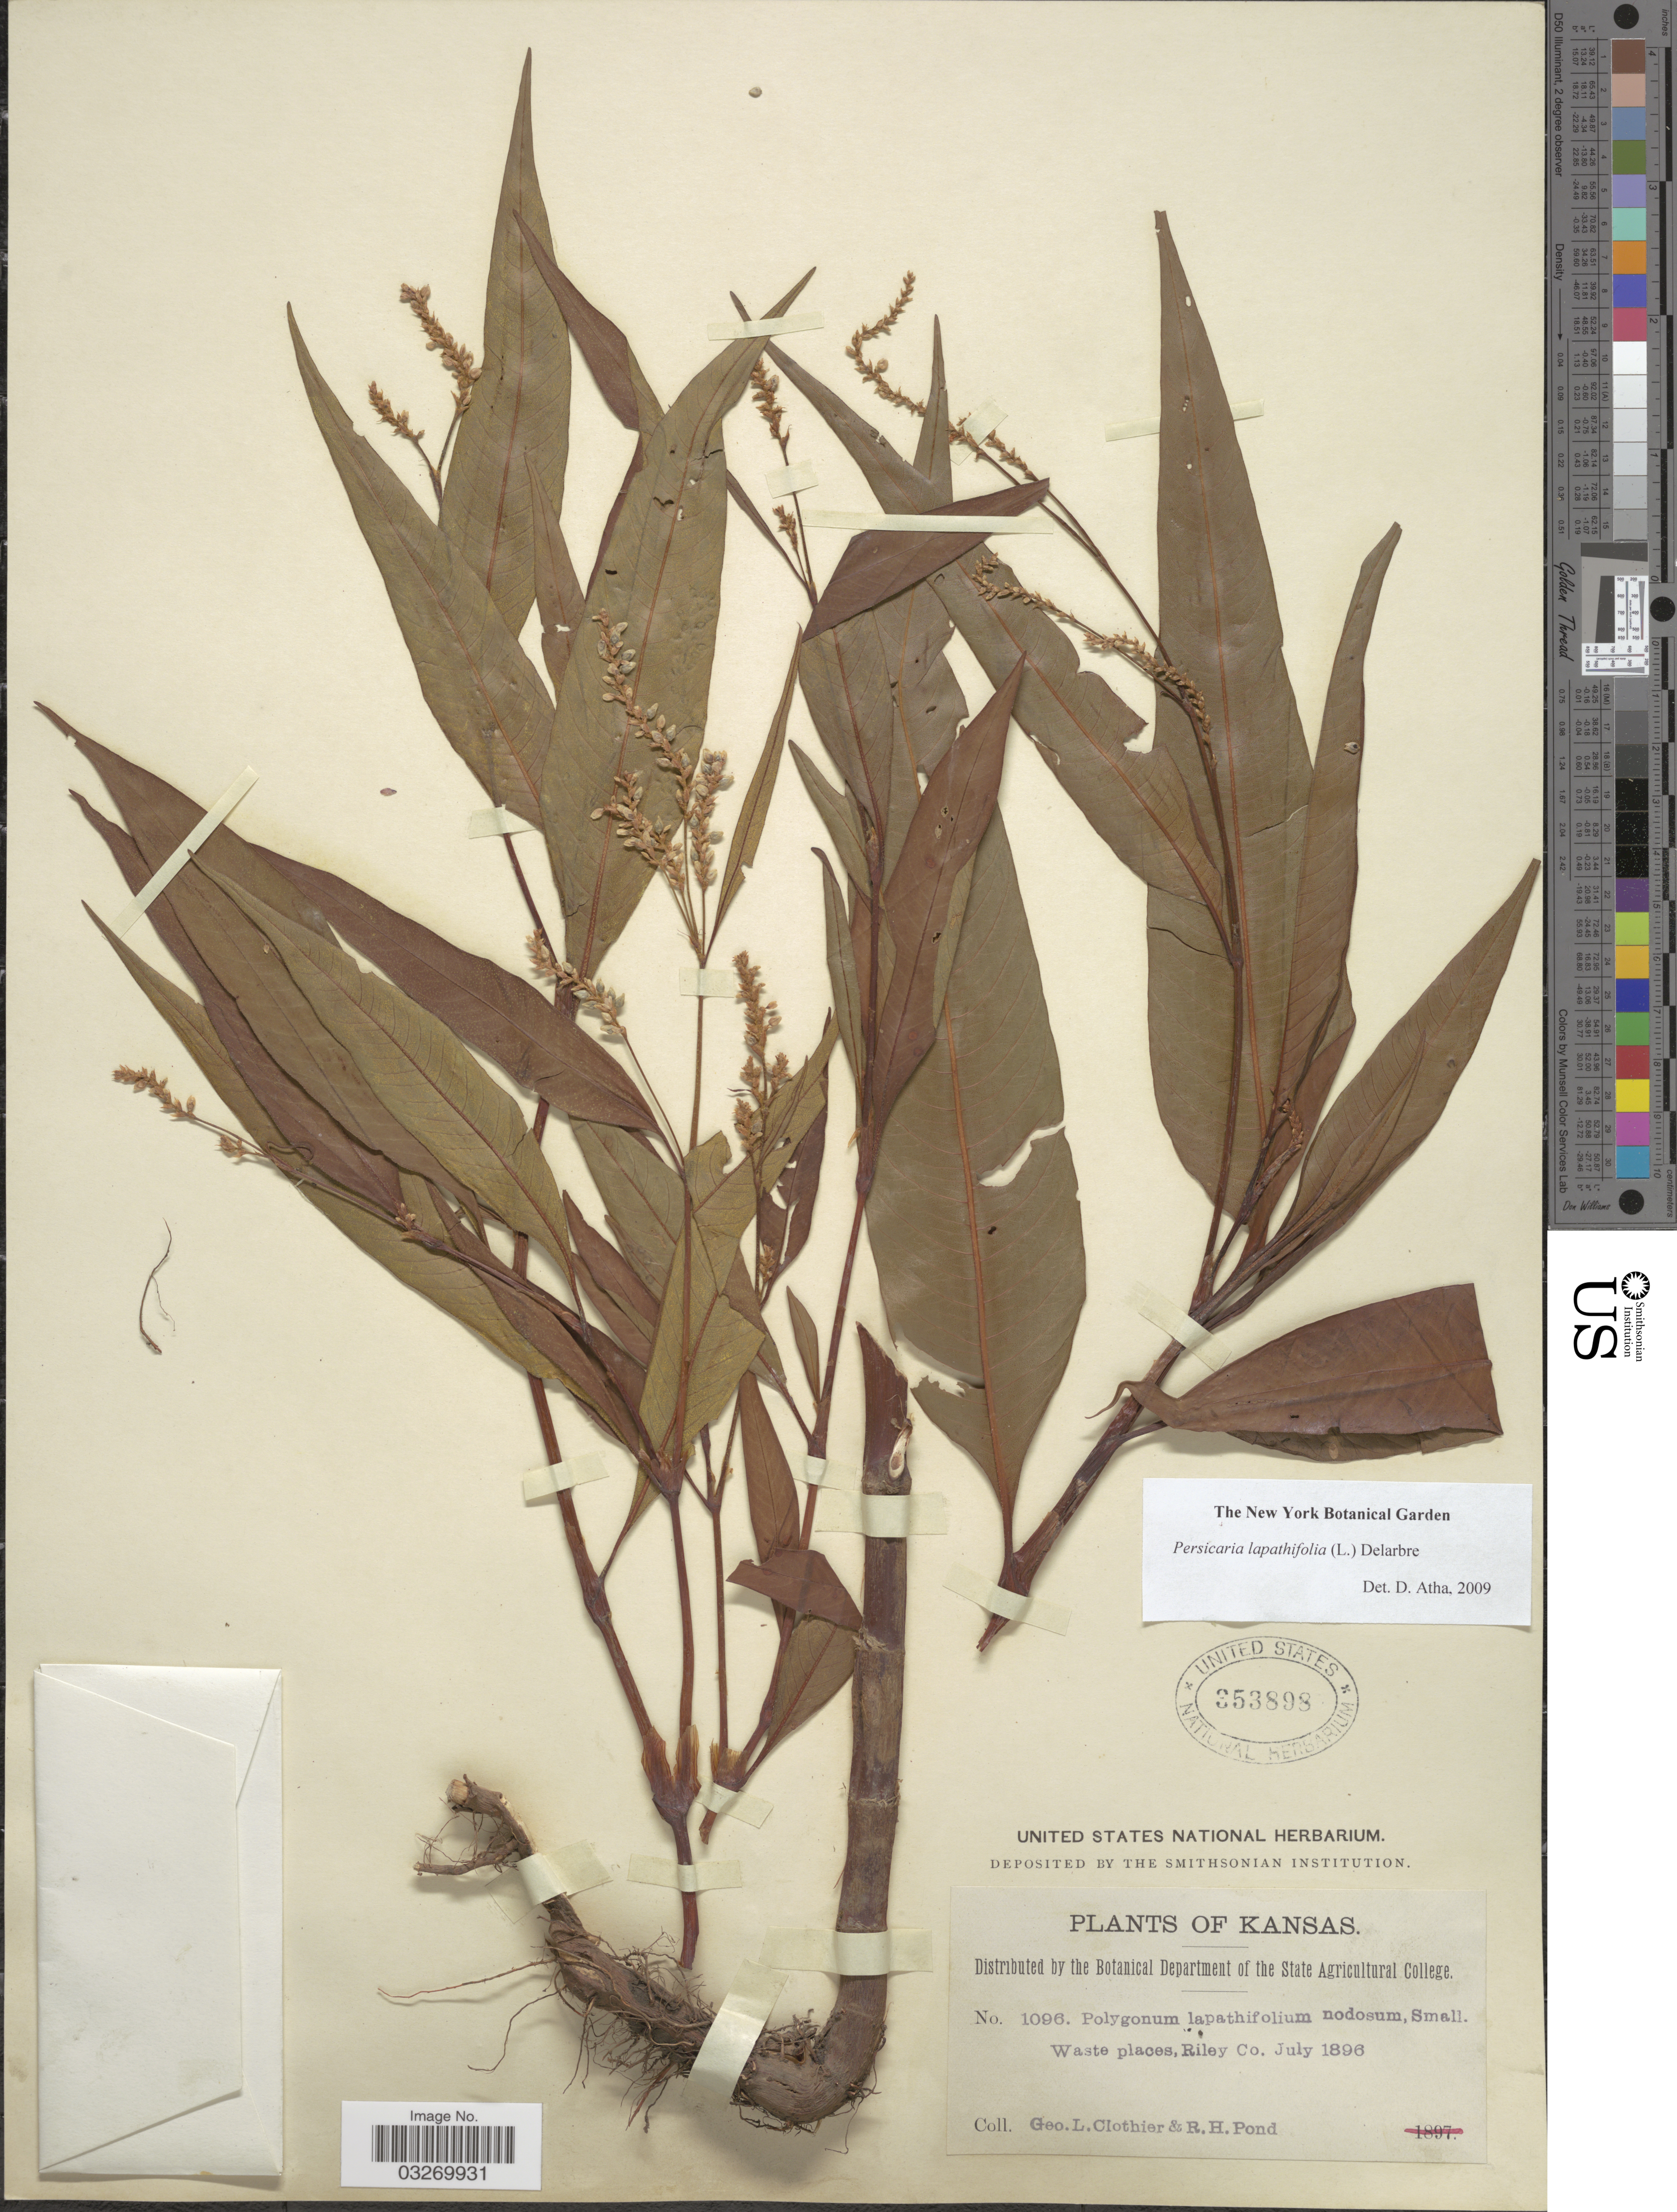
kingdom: Plantae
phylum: Tracheophyta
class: Magnoliopsida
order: Caryophyllales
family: Polygonaceae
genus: Persicaria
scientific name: Persicaria lapathifolia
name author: (L.) Delarbre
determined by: Atha, D. E.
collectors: G. Clothier & R. Pond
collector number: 1096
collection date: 1896-07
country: United States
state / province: Kansas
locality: Waste places, Riley Co.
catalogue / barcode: US 353898